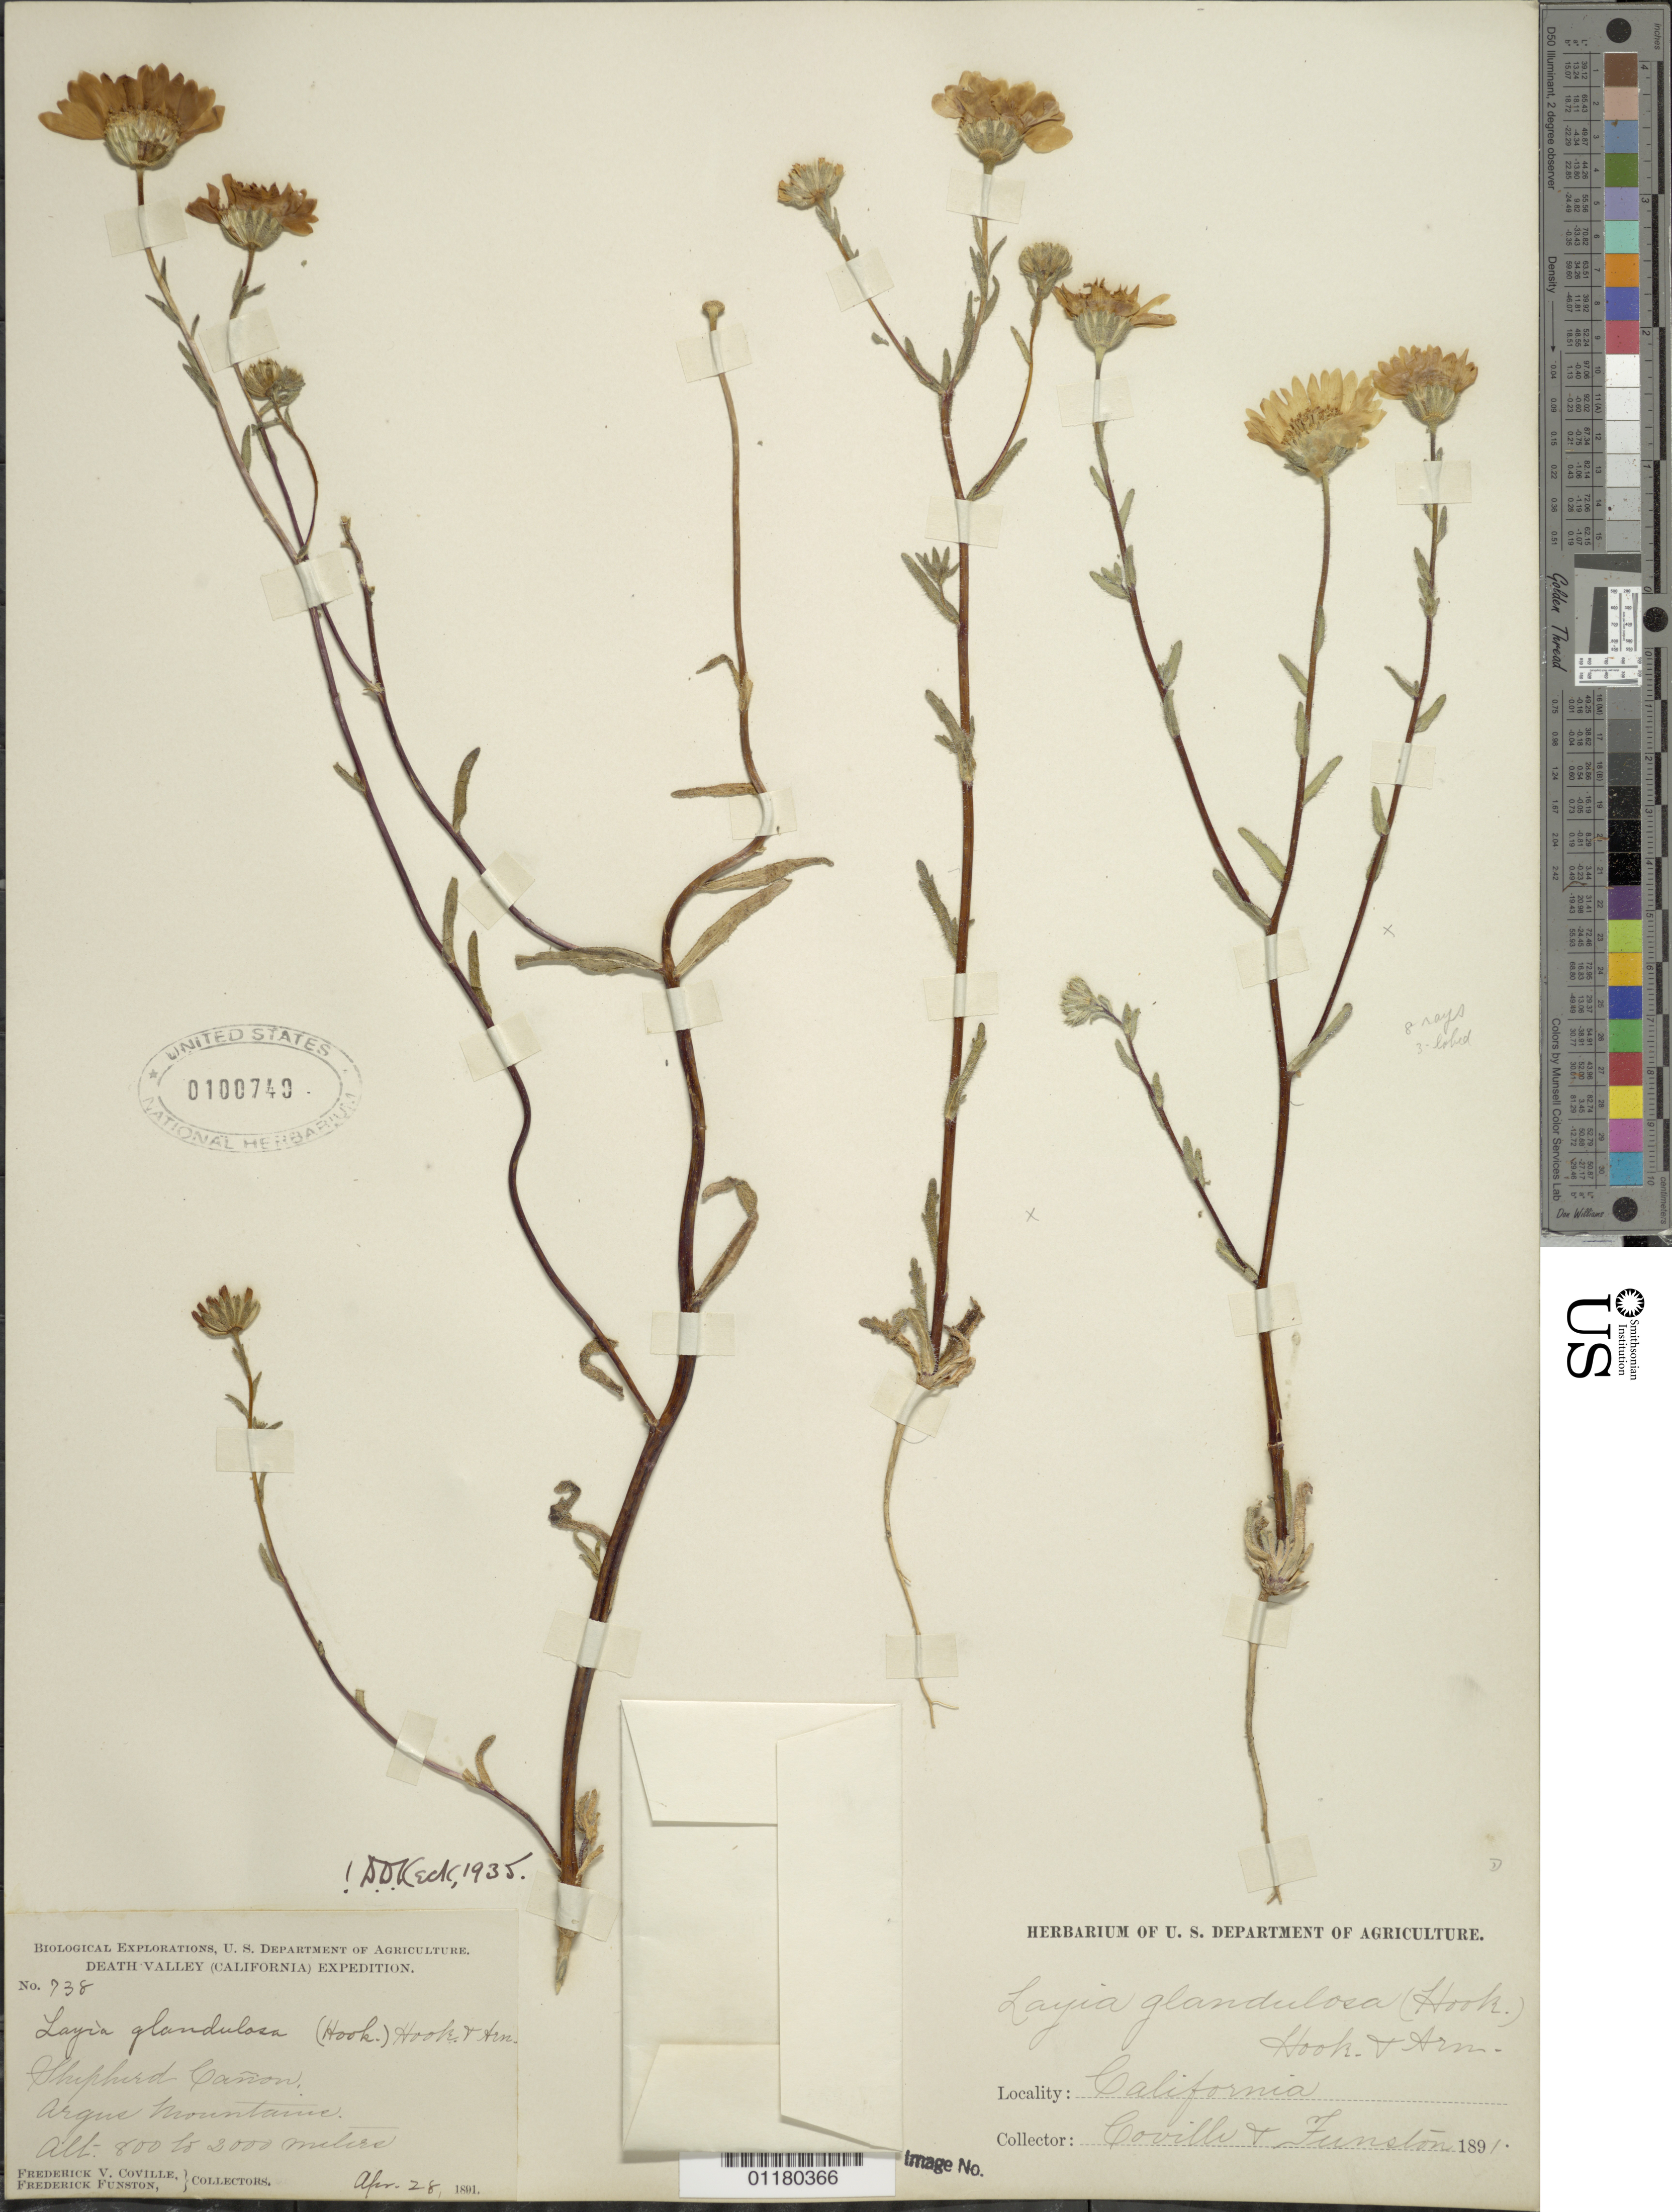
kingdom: Plantae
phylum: Tracheophyta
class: Magnoliopsida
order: Asterales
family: Asteraceae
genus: Layia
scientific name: Layia glandulosa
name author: Hook. & Arn.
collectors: F. V. Coville & F. Funston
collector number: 738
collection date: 1891-04-28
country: United States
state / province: California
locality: Shepherd Canyon, Argus Mountains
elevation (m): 800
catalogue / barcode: US 100740